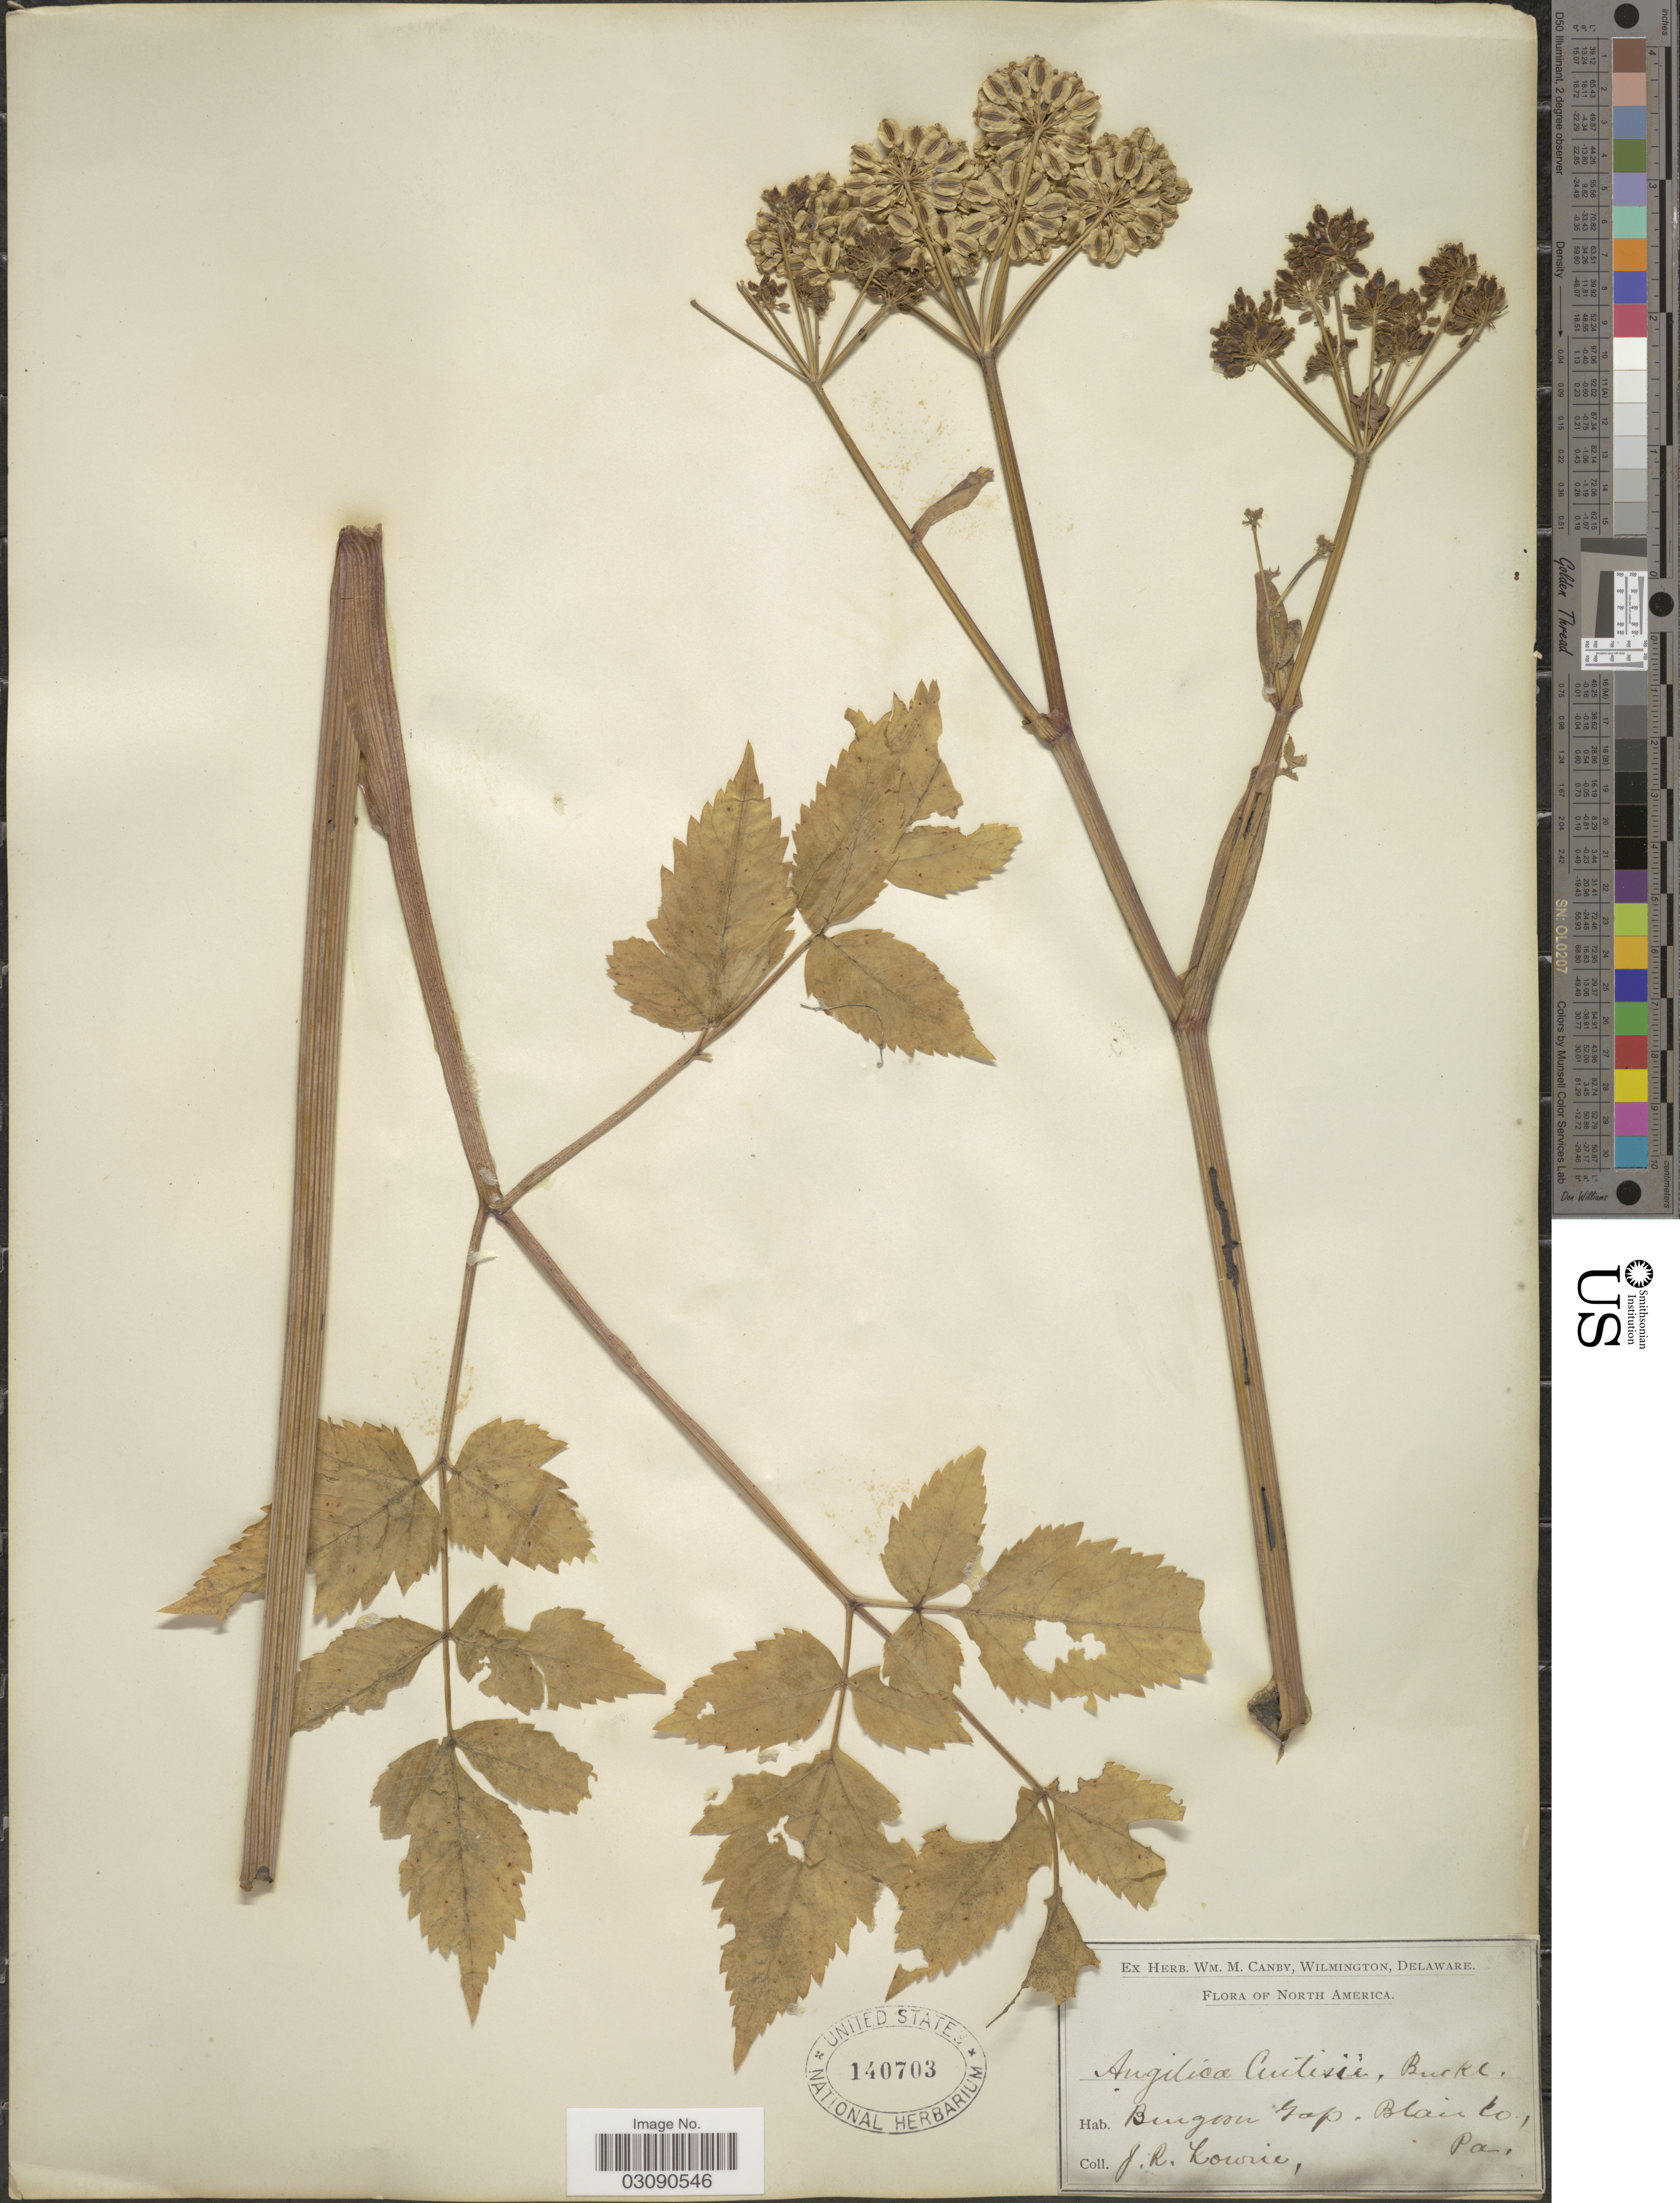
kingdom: Plantae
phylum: Tracheophyta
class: Magnoliopsida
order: Apiales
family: Apiaceae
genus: Angelica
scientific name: Angelica triquinata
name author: Michx.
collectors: J. Lowrie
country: United States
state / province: Pennsylvania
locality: Burgoon's Gap, Blair Co.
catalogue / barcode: US 140703